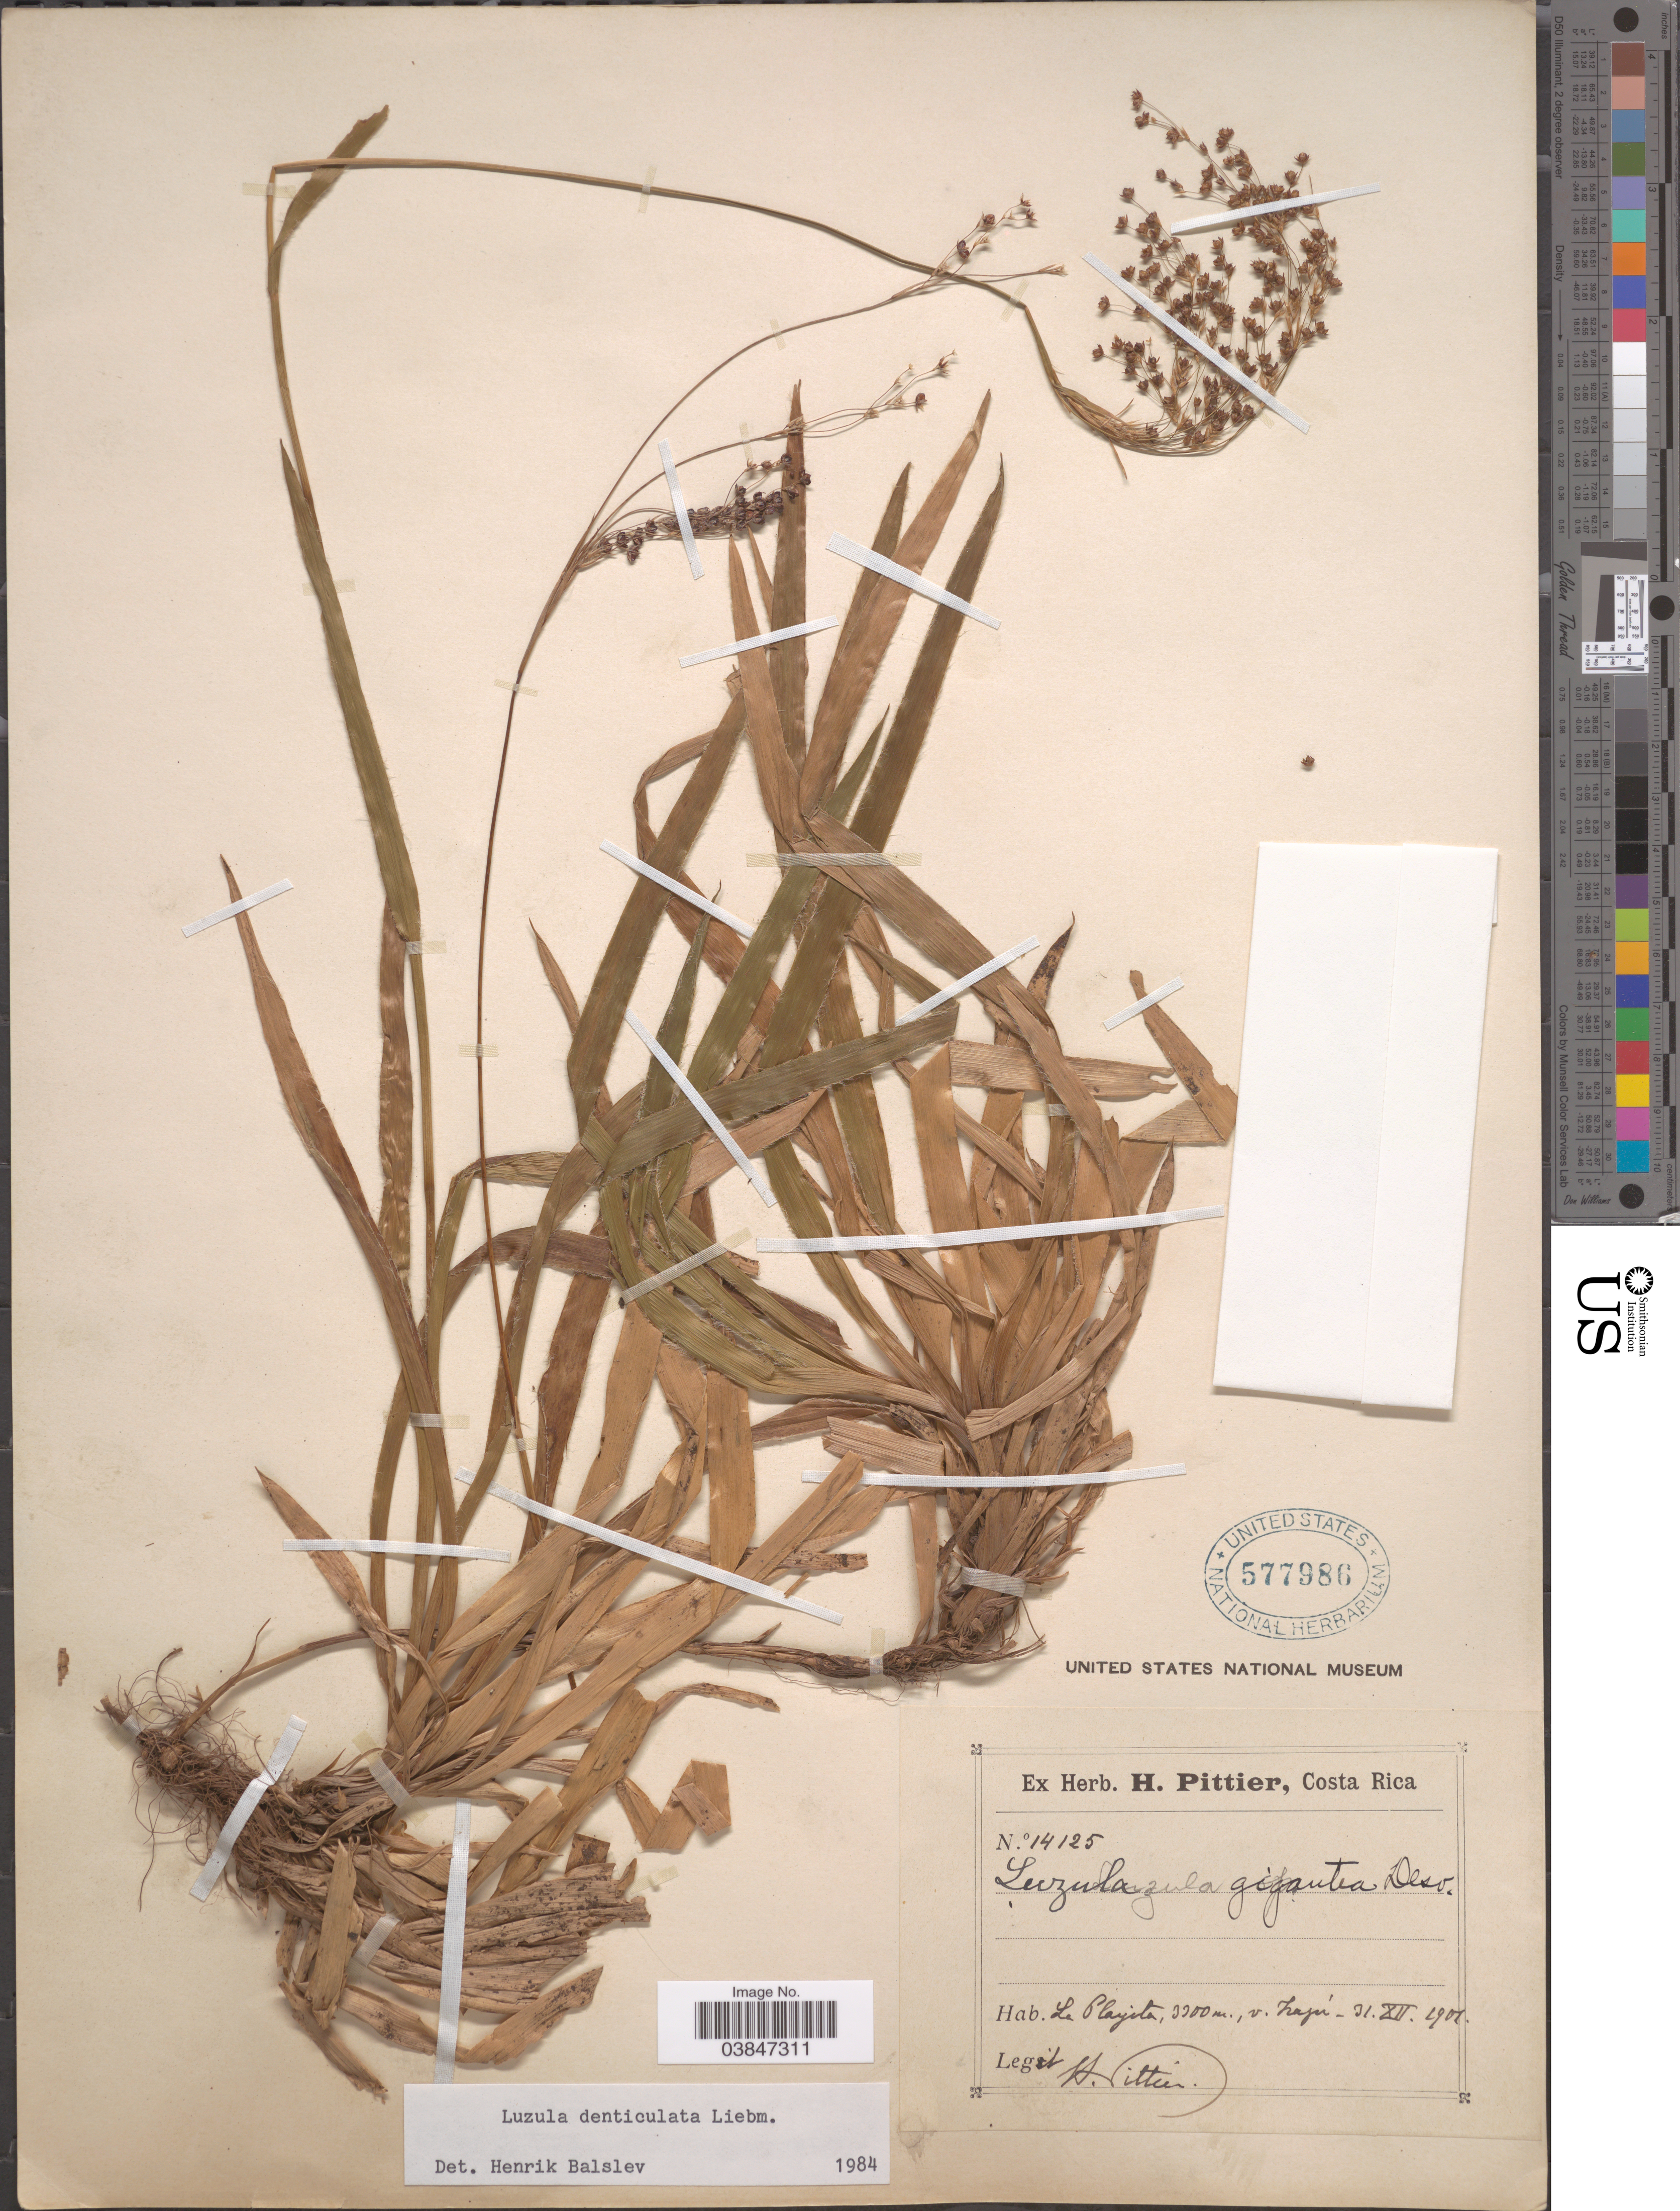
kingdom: Plantae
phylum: Tracheophyta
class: Liliopsida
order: Poales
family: Juncaceae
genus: Luzula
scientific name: Luzula denticulata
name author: Liebm.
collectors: H. F. Pittier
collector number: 14125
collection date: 1901-12-31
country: Costa Rica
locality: La Playita, v. Irazú.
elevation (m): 3300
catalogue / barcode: US 577986